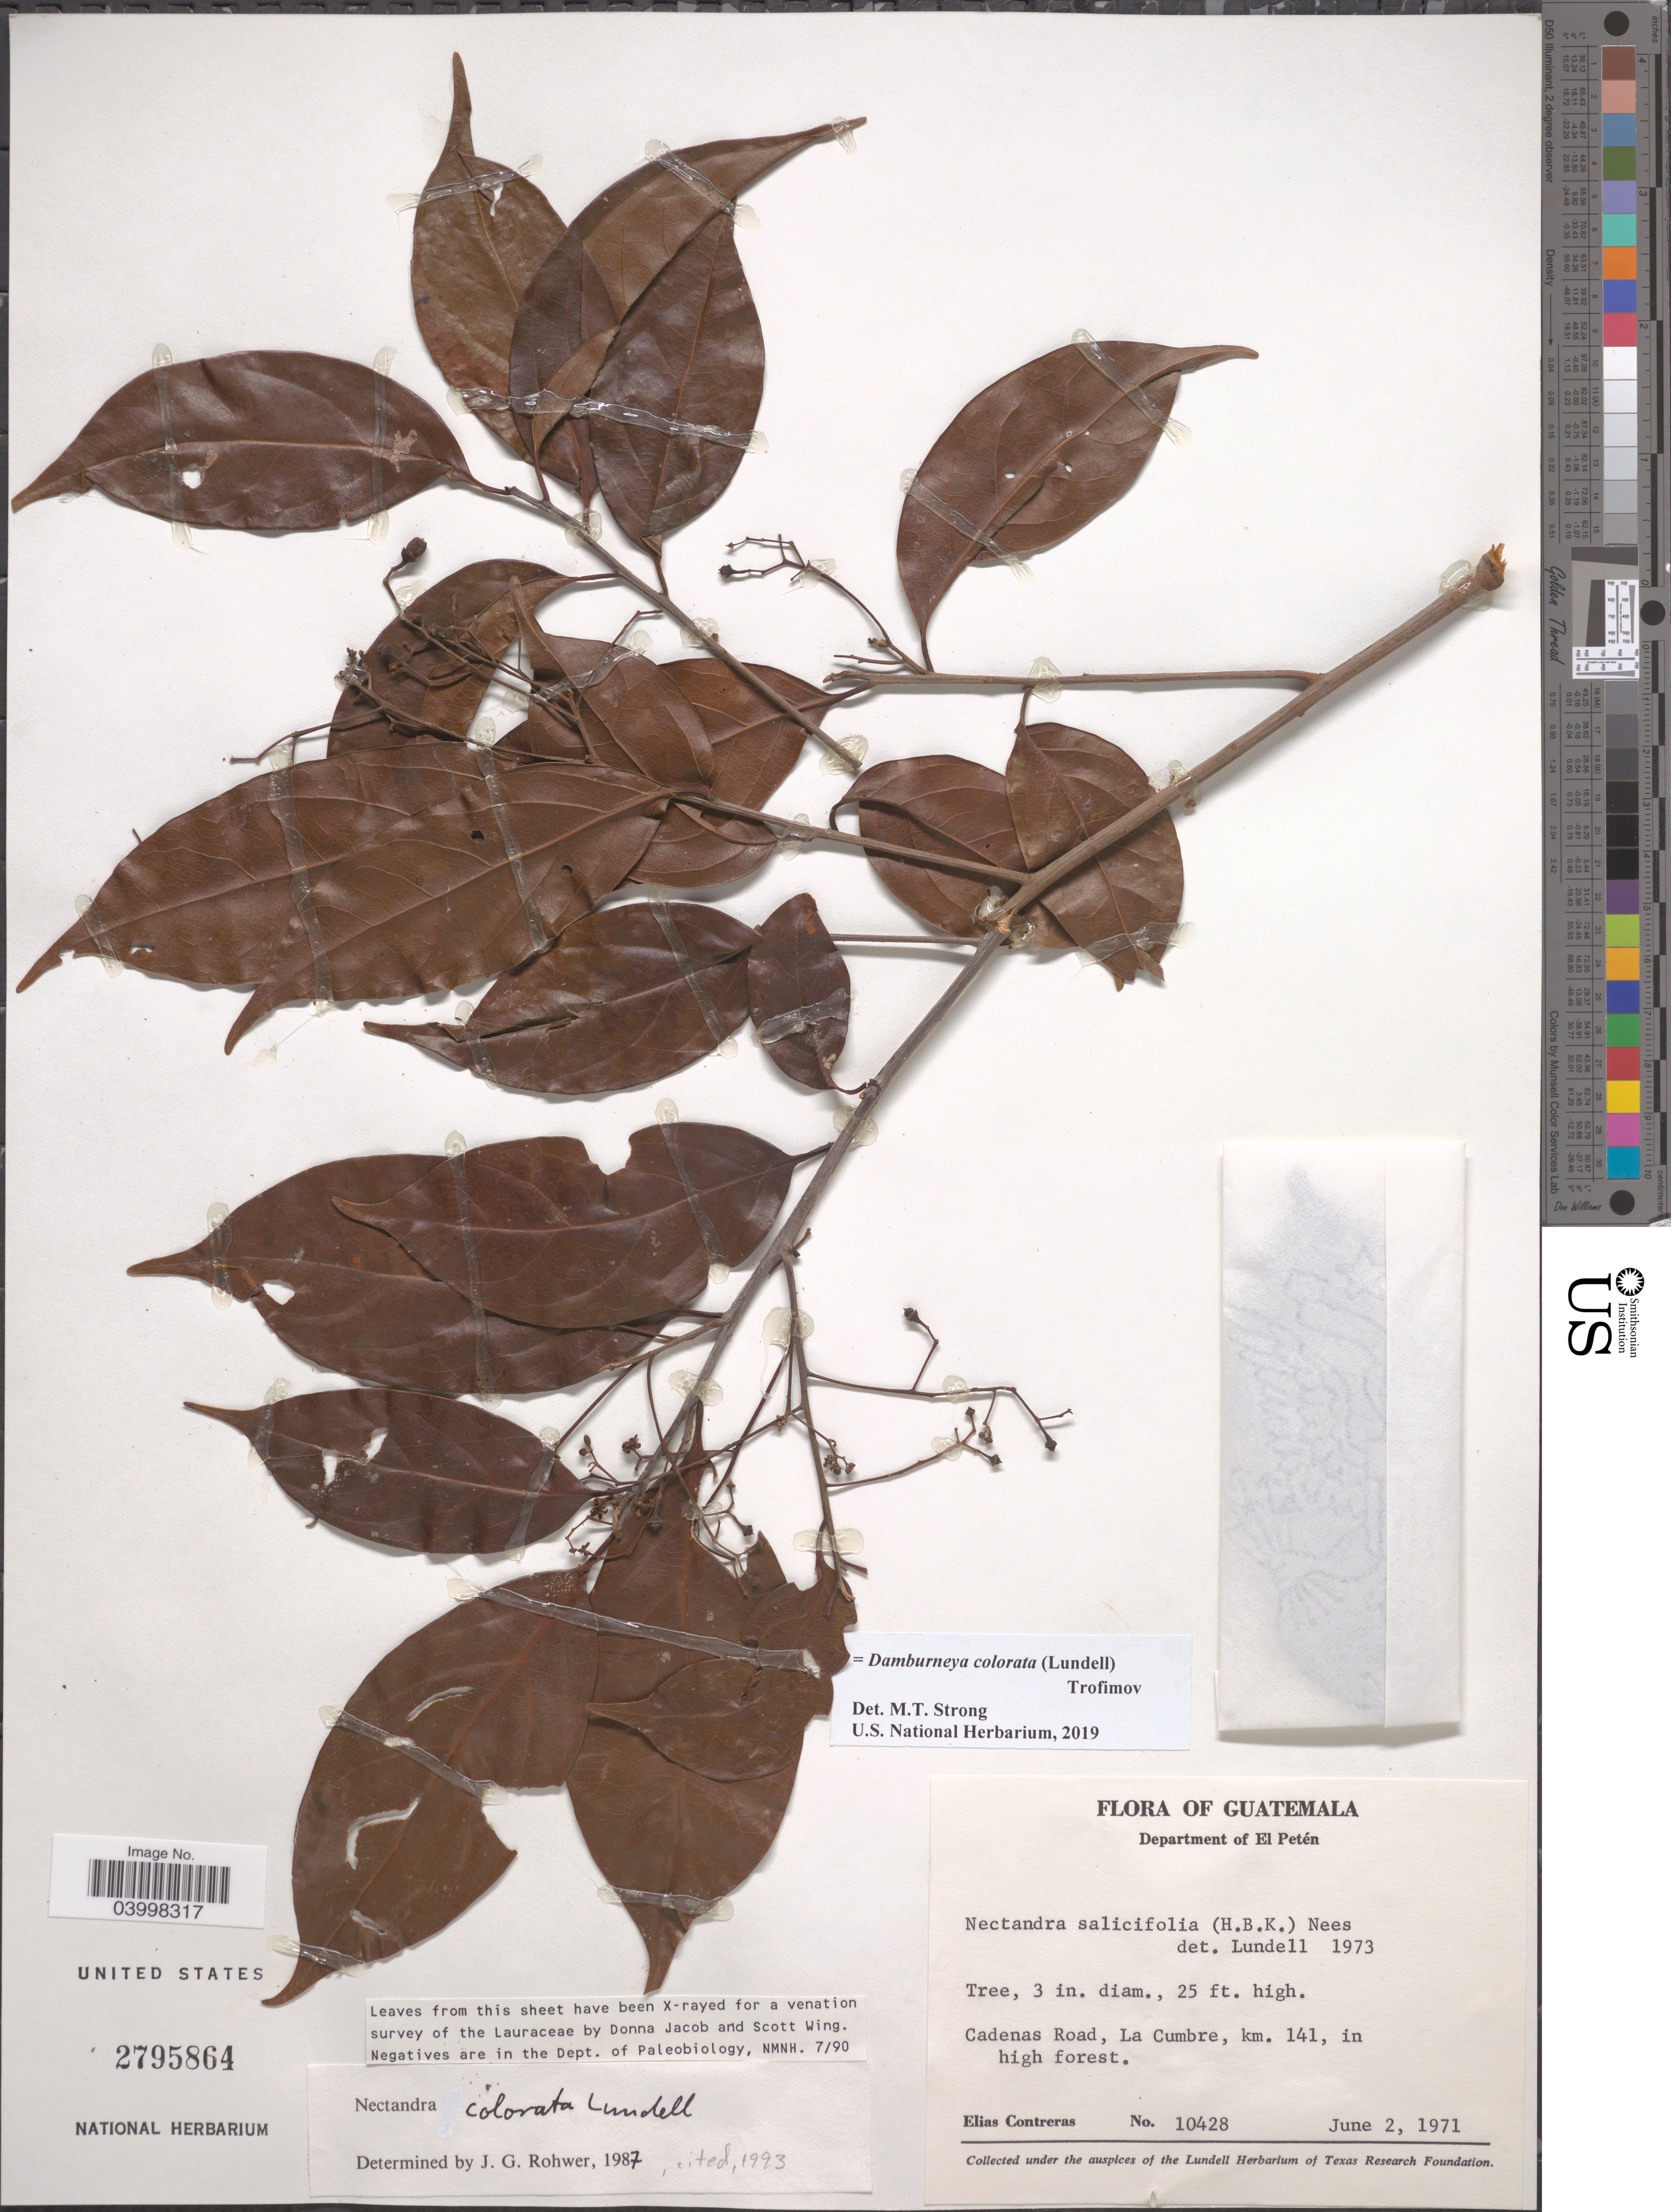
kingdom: Plantae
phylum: Tracheophyta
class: Magnoliopsida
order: Laurales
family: Lauraceae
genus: Damburneya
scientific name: Damburneya colorata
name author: (Lundell) Trofimov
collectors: E. Contreras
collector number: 10428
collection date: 1971-06-02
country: Guatemala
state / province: El Peten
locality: Department of El Petén. Cadenas Road, La Cumbre, km. 141.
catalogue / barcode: US 2795864